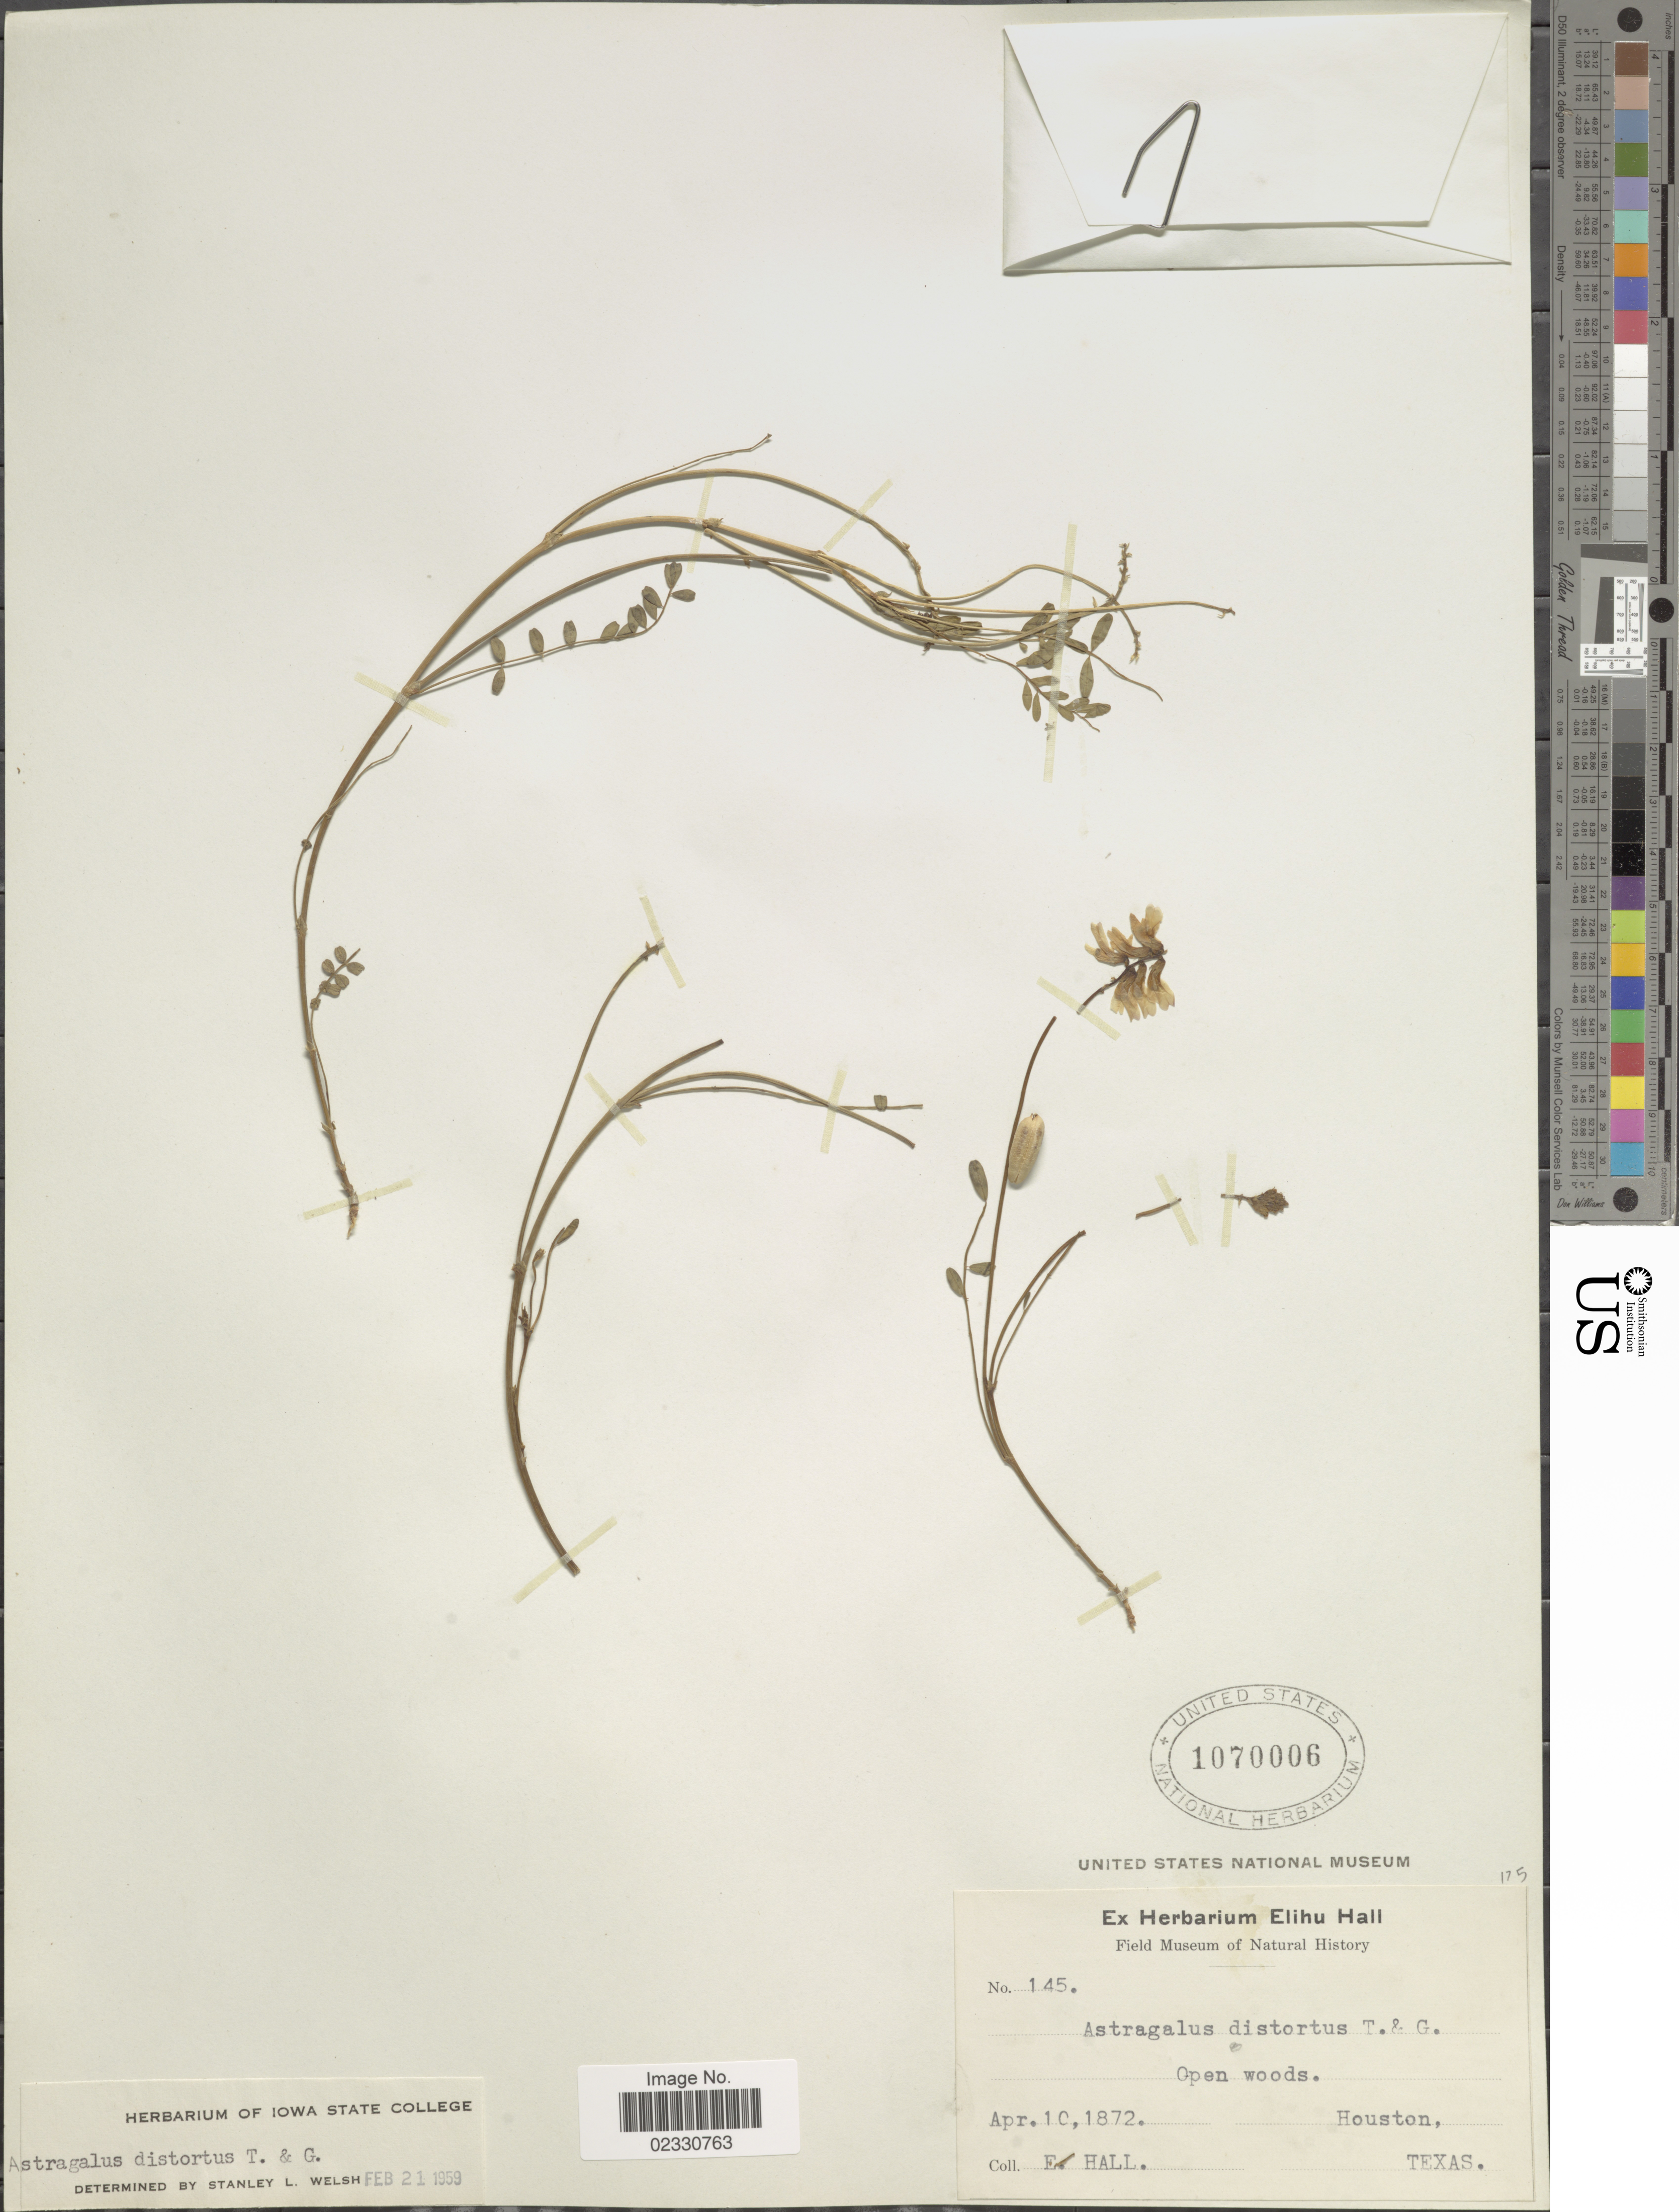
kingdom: Plantae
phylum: Tracheophyta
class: Magnoliopsida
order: Fabales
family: Fabaceae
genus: Astragalus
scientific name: Astragalus distortus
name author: Torr. & A. Gray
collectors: E. Hall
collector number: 145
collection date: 1872-04-10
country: United States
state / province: Texas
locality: Open woods, Houston.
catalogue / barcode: US 1070006